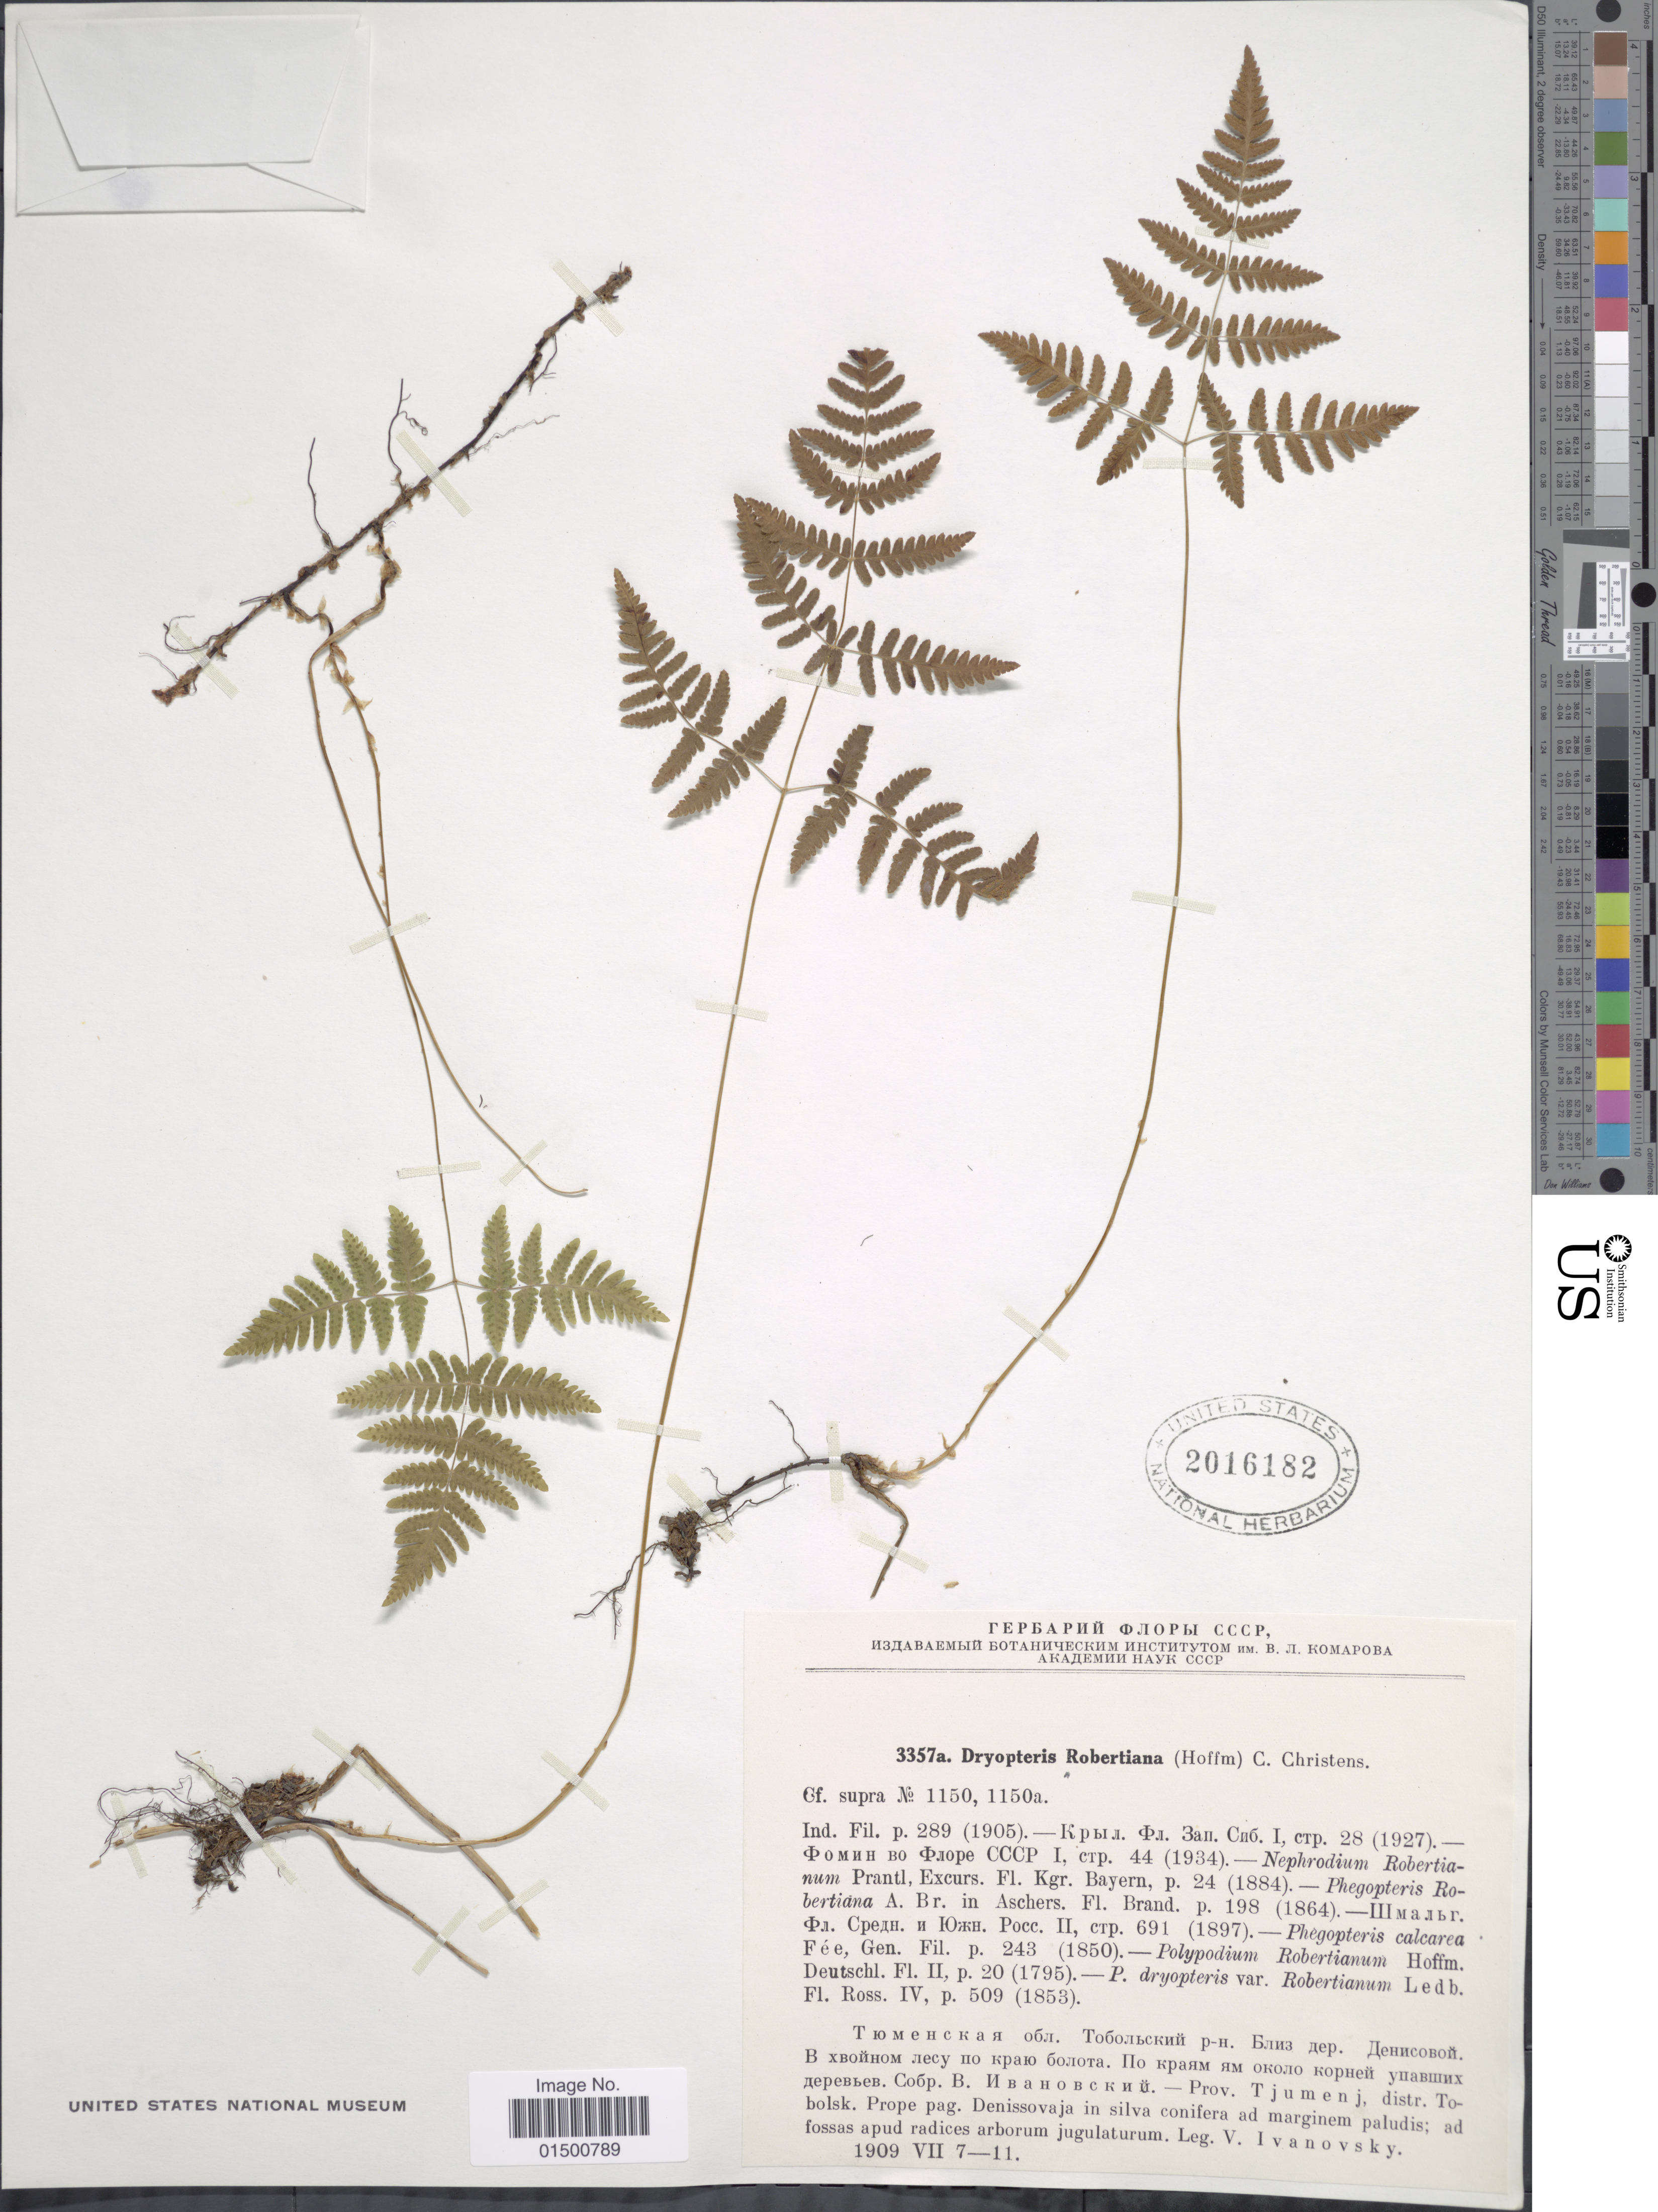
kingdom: Plantae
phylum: Tracheophyta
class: Polypodiopsida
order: Polypodiales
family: Cystopteridaceae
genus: Gymnocarpium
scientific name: Gymnocarpium robertianum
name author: (Hoffm.) Newman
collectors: V. Ivanovski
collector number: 3357a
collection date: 1909-07-07/1909-07-11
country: Russian Federation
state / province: Tyumen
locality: Prov. Tjumenj, distr. Tobolsk, Prope pag. Denissovaja in silva conifera ad marginem paludis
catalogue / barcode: US 2016182